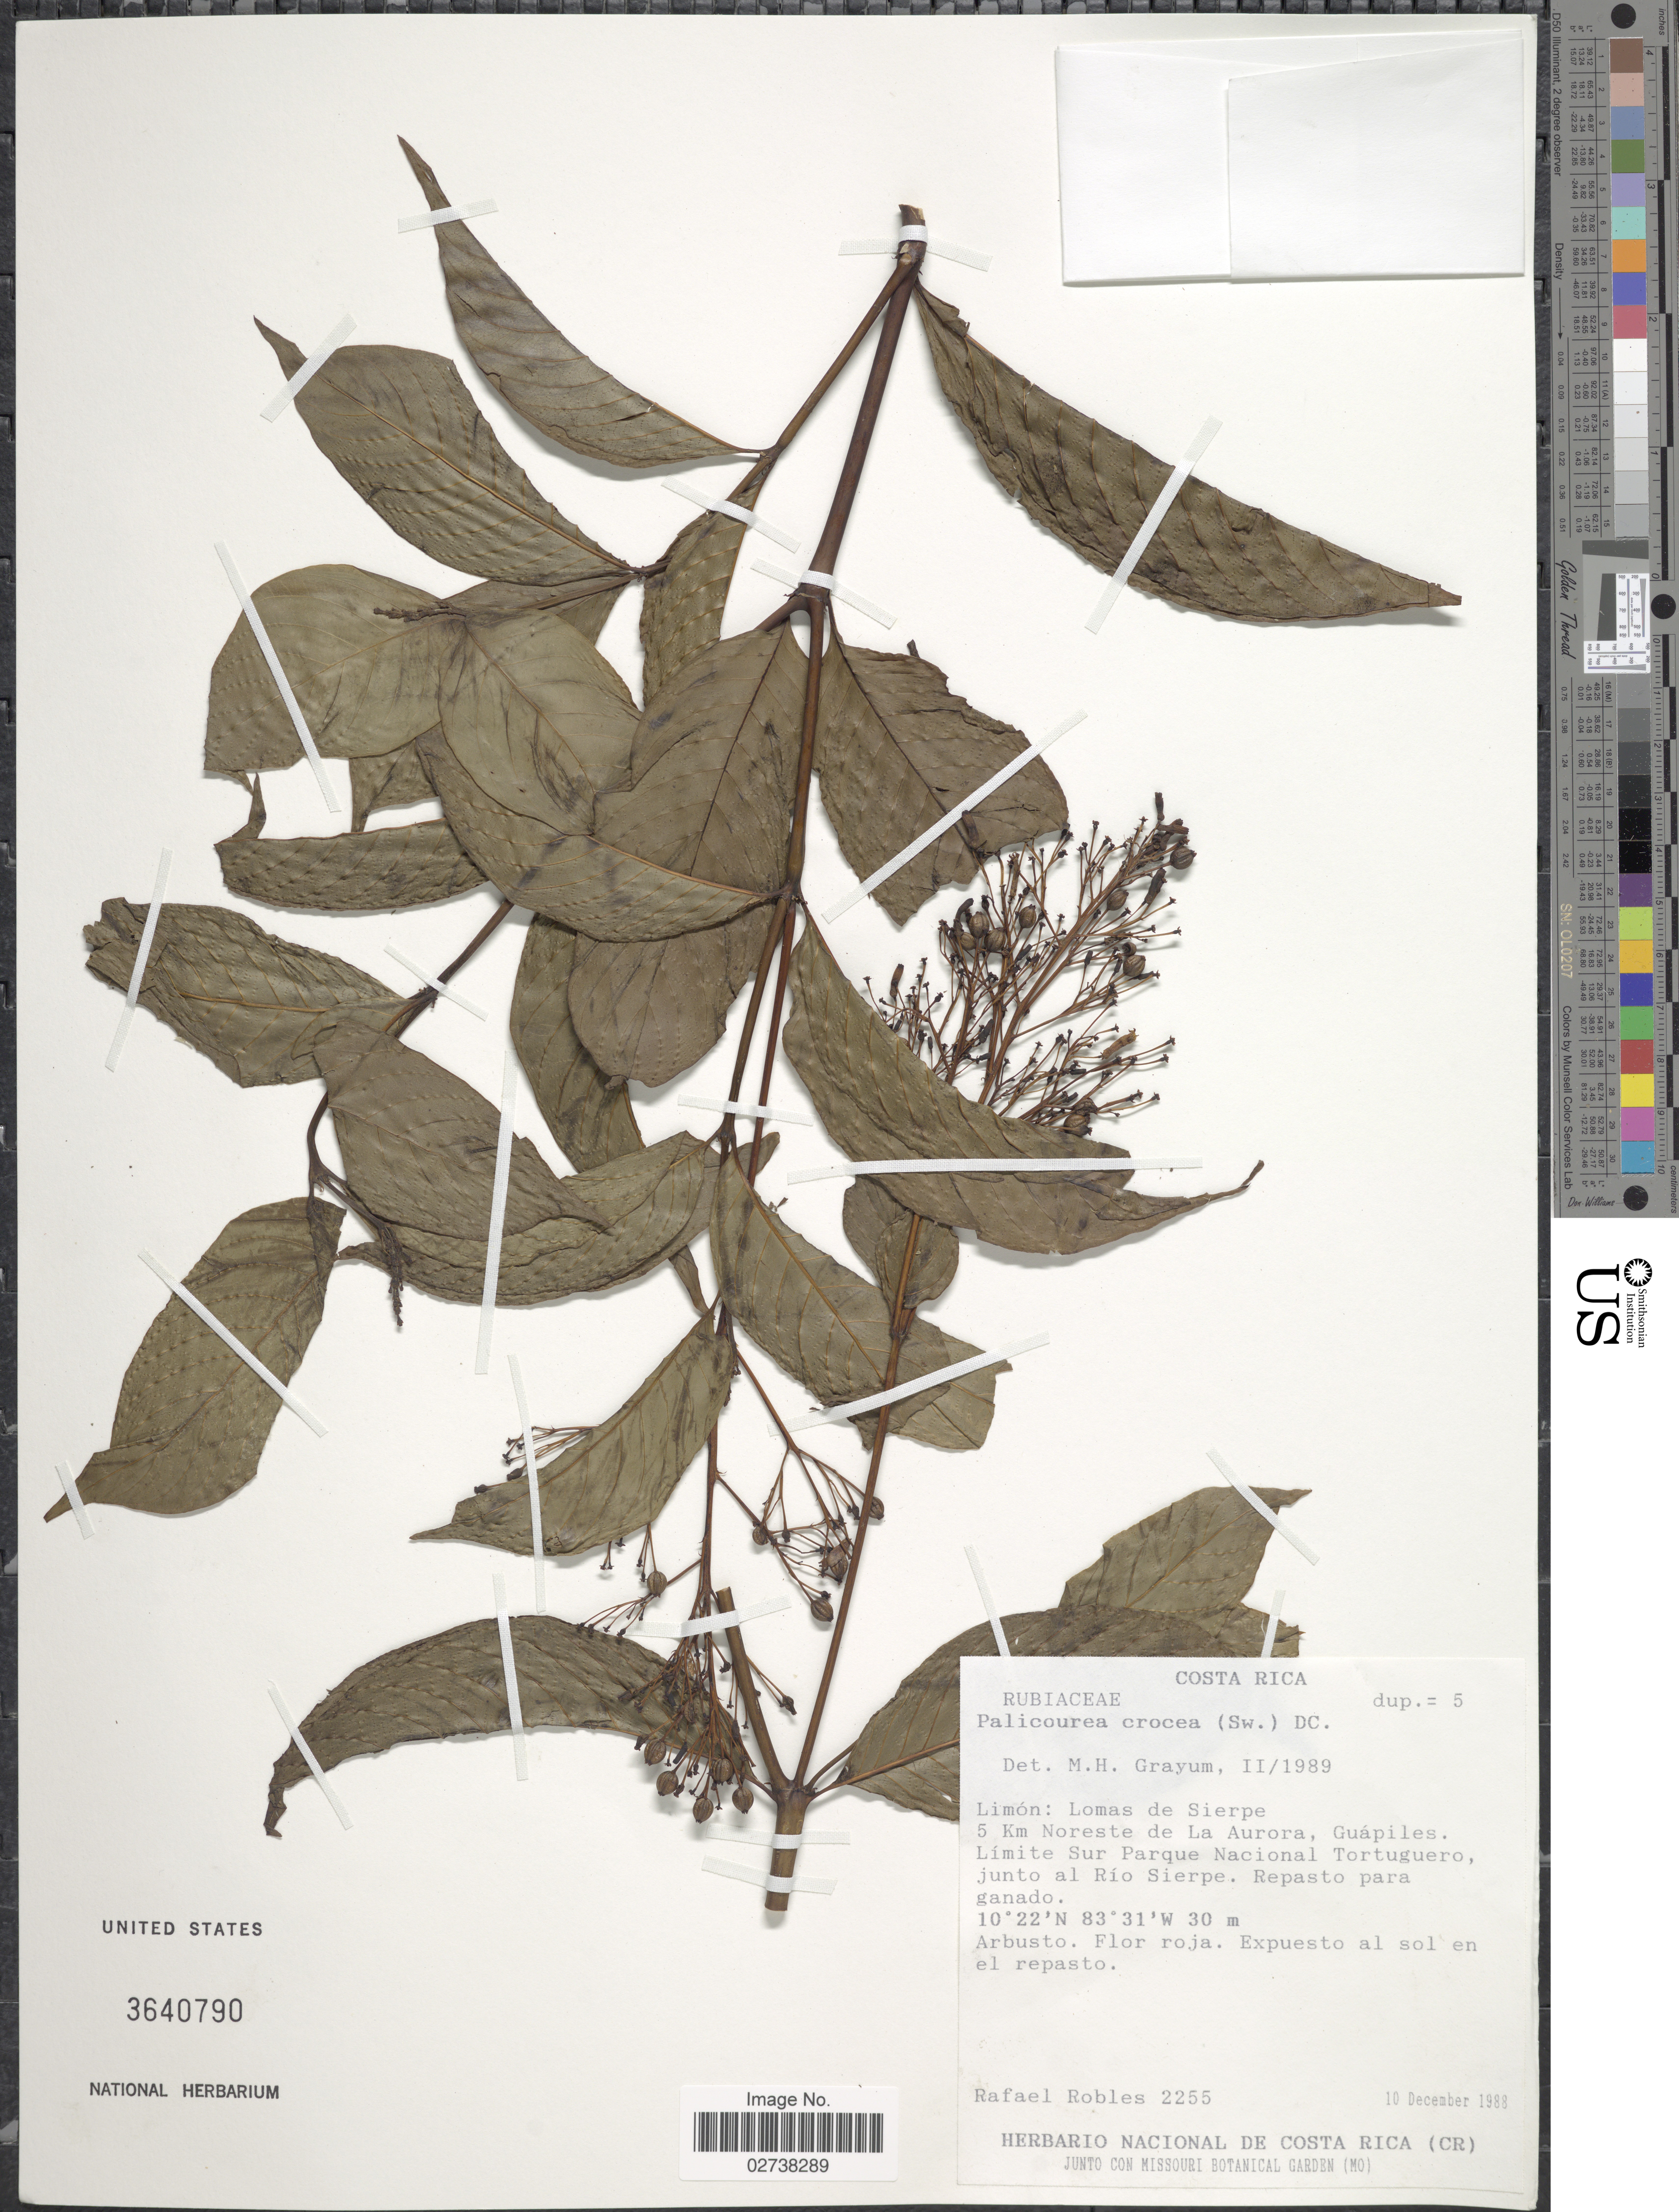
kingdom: Plantae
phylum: Tracheophyta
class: Magnoliopsida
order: Gentianales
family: Rubiaceae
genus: Palicourea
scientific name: Palicourea crocea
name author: (Sw.) Schult.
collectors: R. Robles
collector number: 2255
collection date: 1988-12-10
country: Costa Rica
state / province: Limón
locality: Lomas de Sierpe. 5 Km Noreste de La Aurora, Guapiles. Limite Sur Parque Nacional Tortuguero, junto al Rio Sierpe. Repastp para ganado.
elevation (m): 30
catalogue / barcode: US 3640790